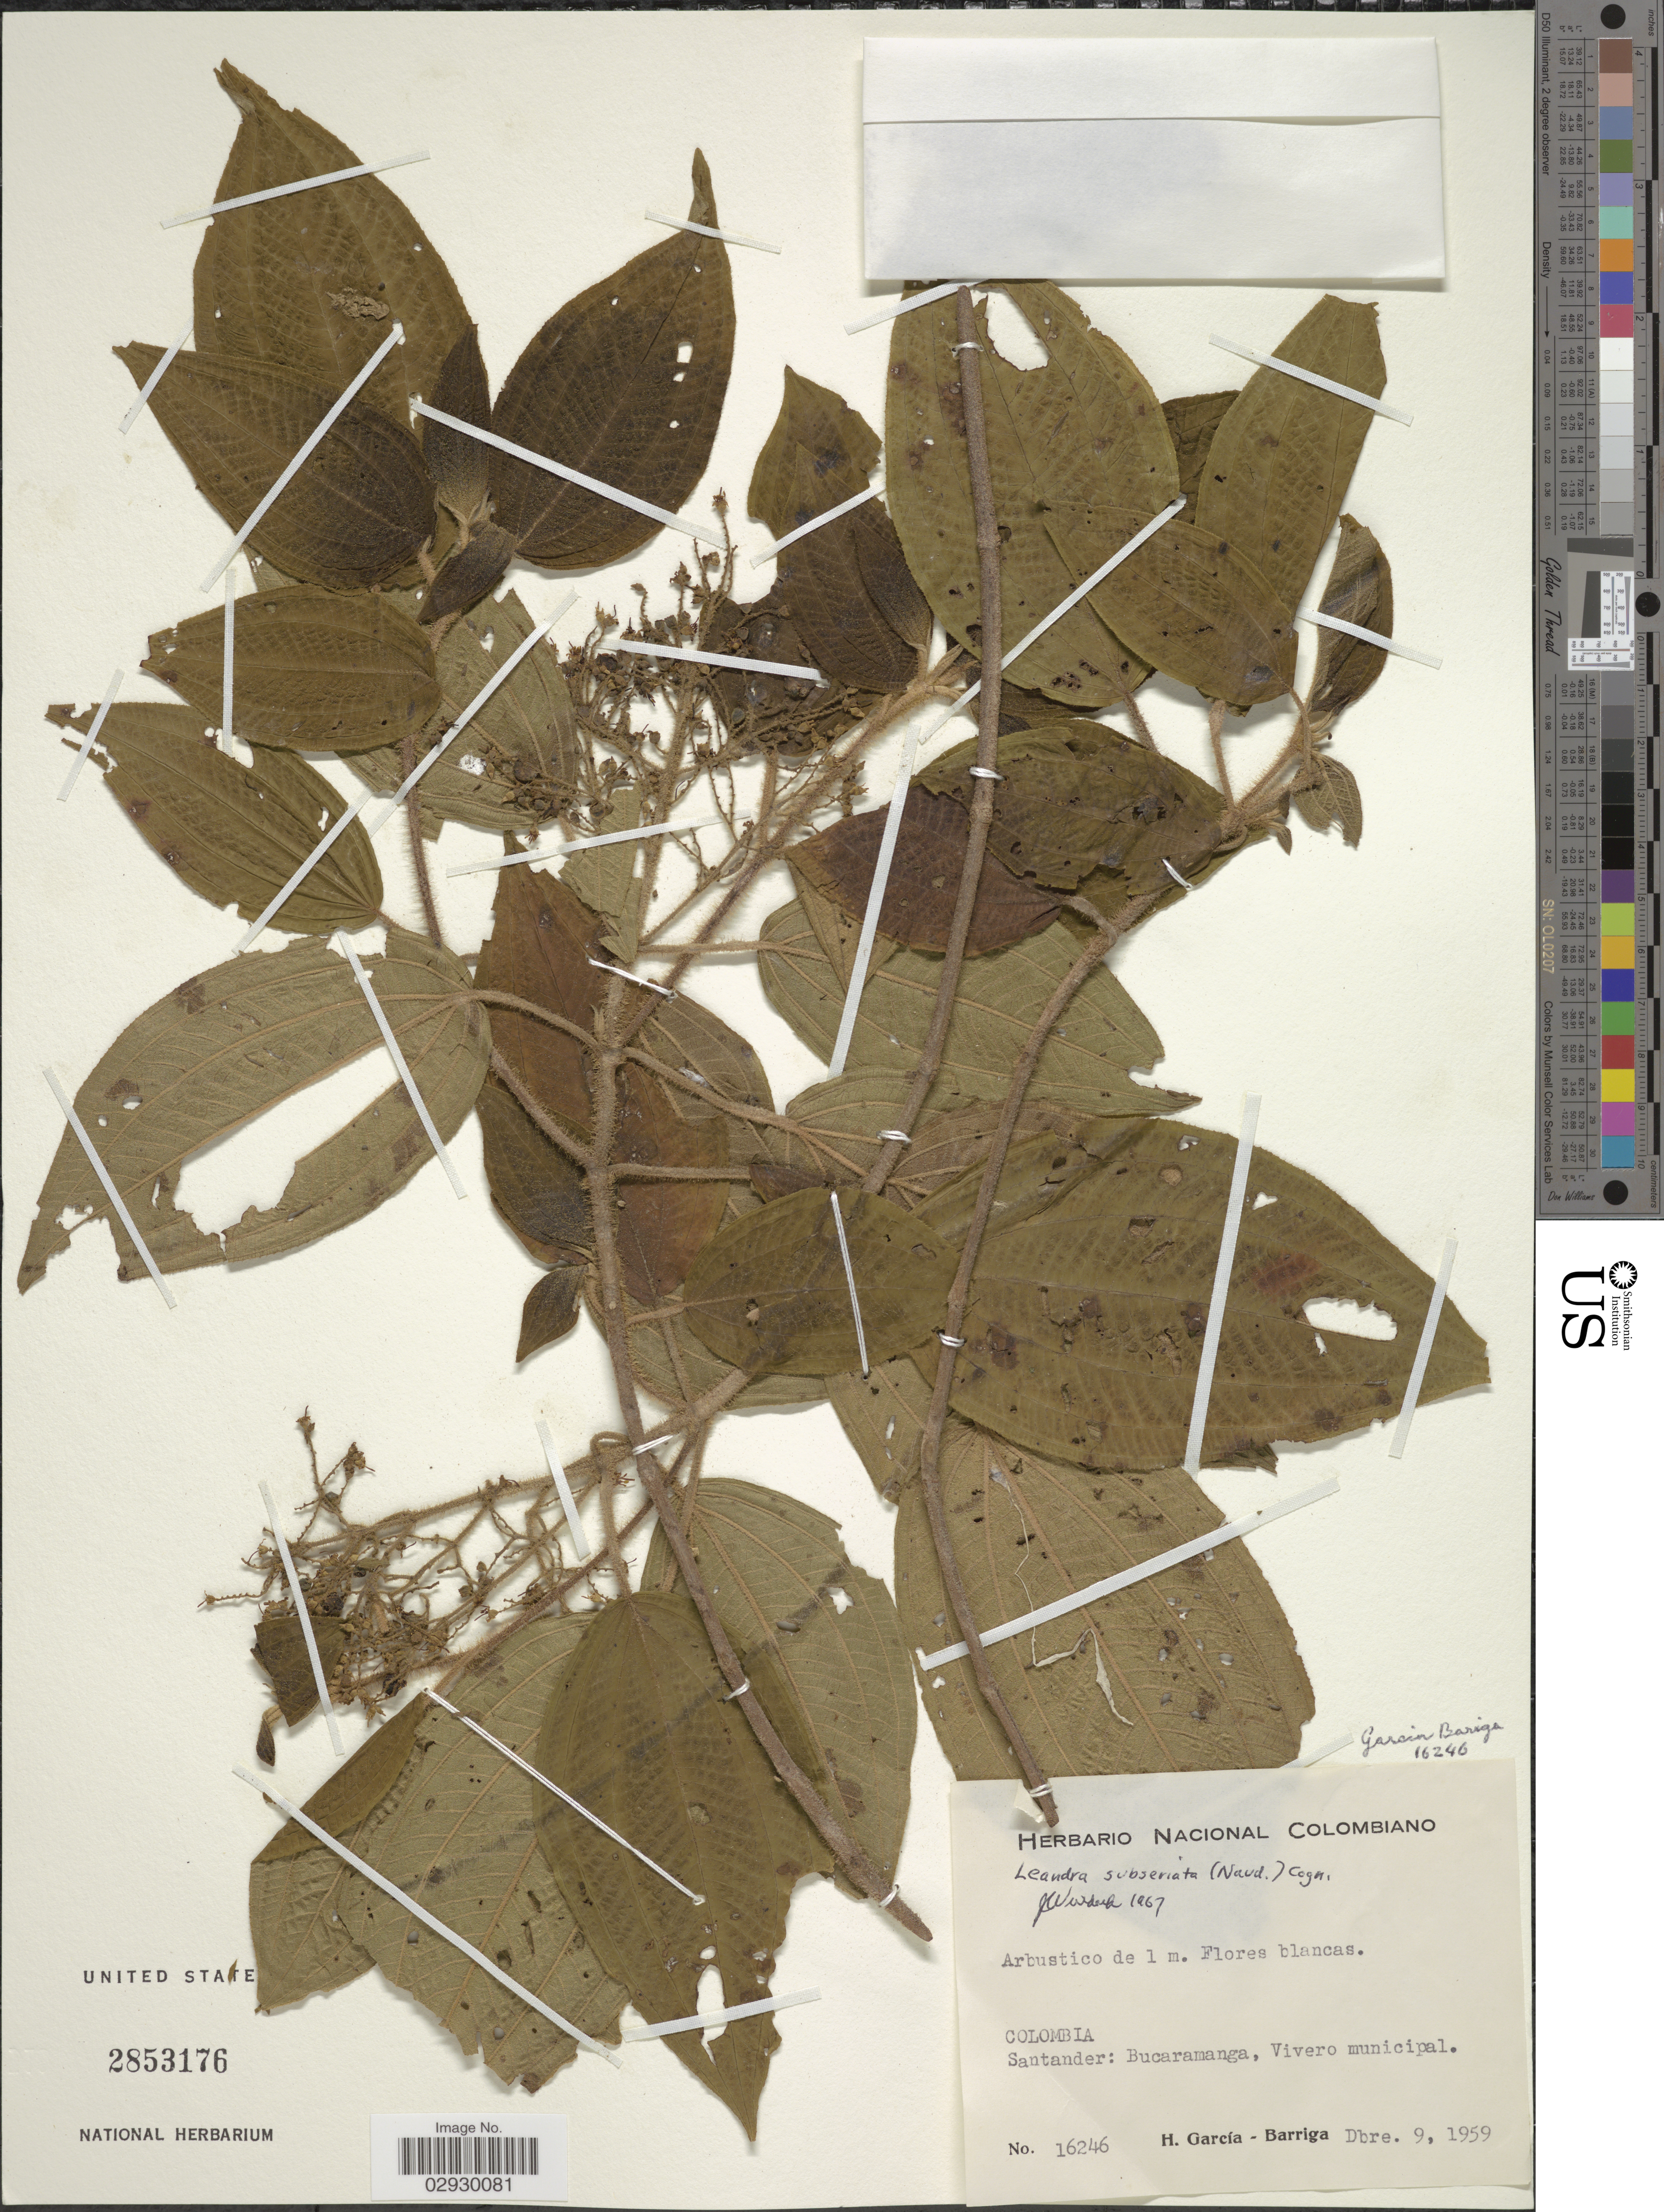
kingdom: Plantae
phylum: Tracheophyta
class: Magnoliopsida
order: Myrtales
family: Melastomataceae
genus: Leandra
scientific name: Leandra subseriata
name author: (Naudin) Cogn.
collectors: H. García Barriga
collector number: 16246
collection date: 1959-12-09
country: Colombia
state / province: Santander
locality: Bucaramanga, Vivero municipal.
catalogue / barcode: US 2853176